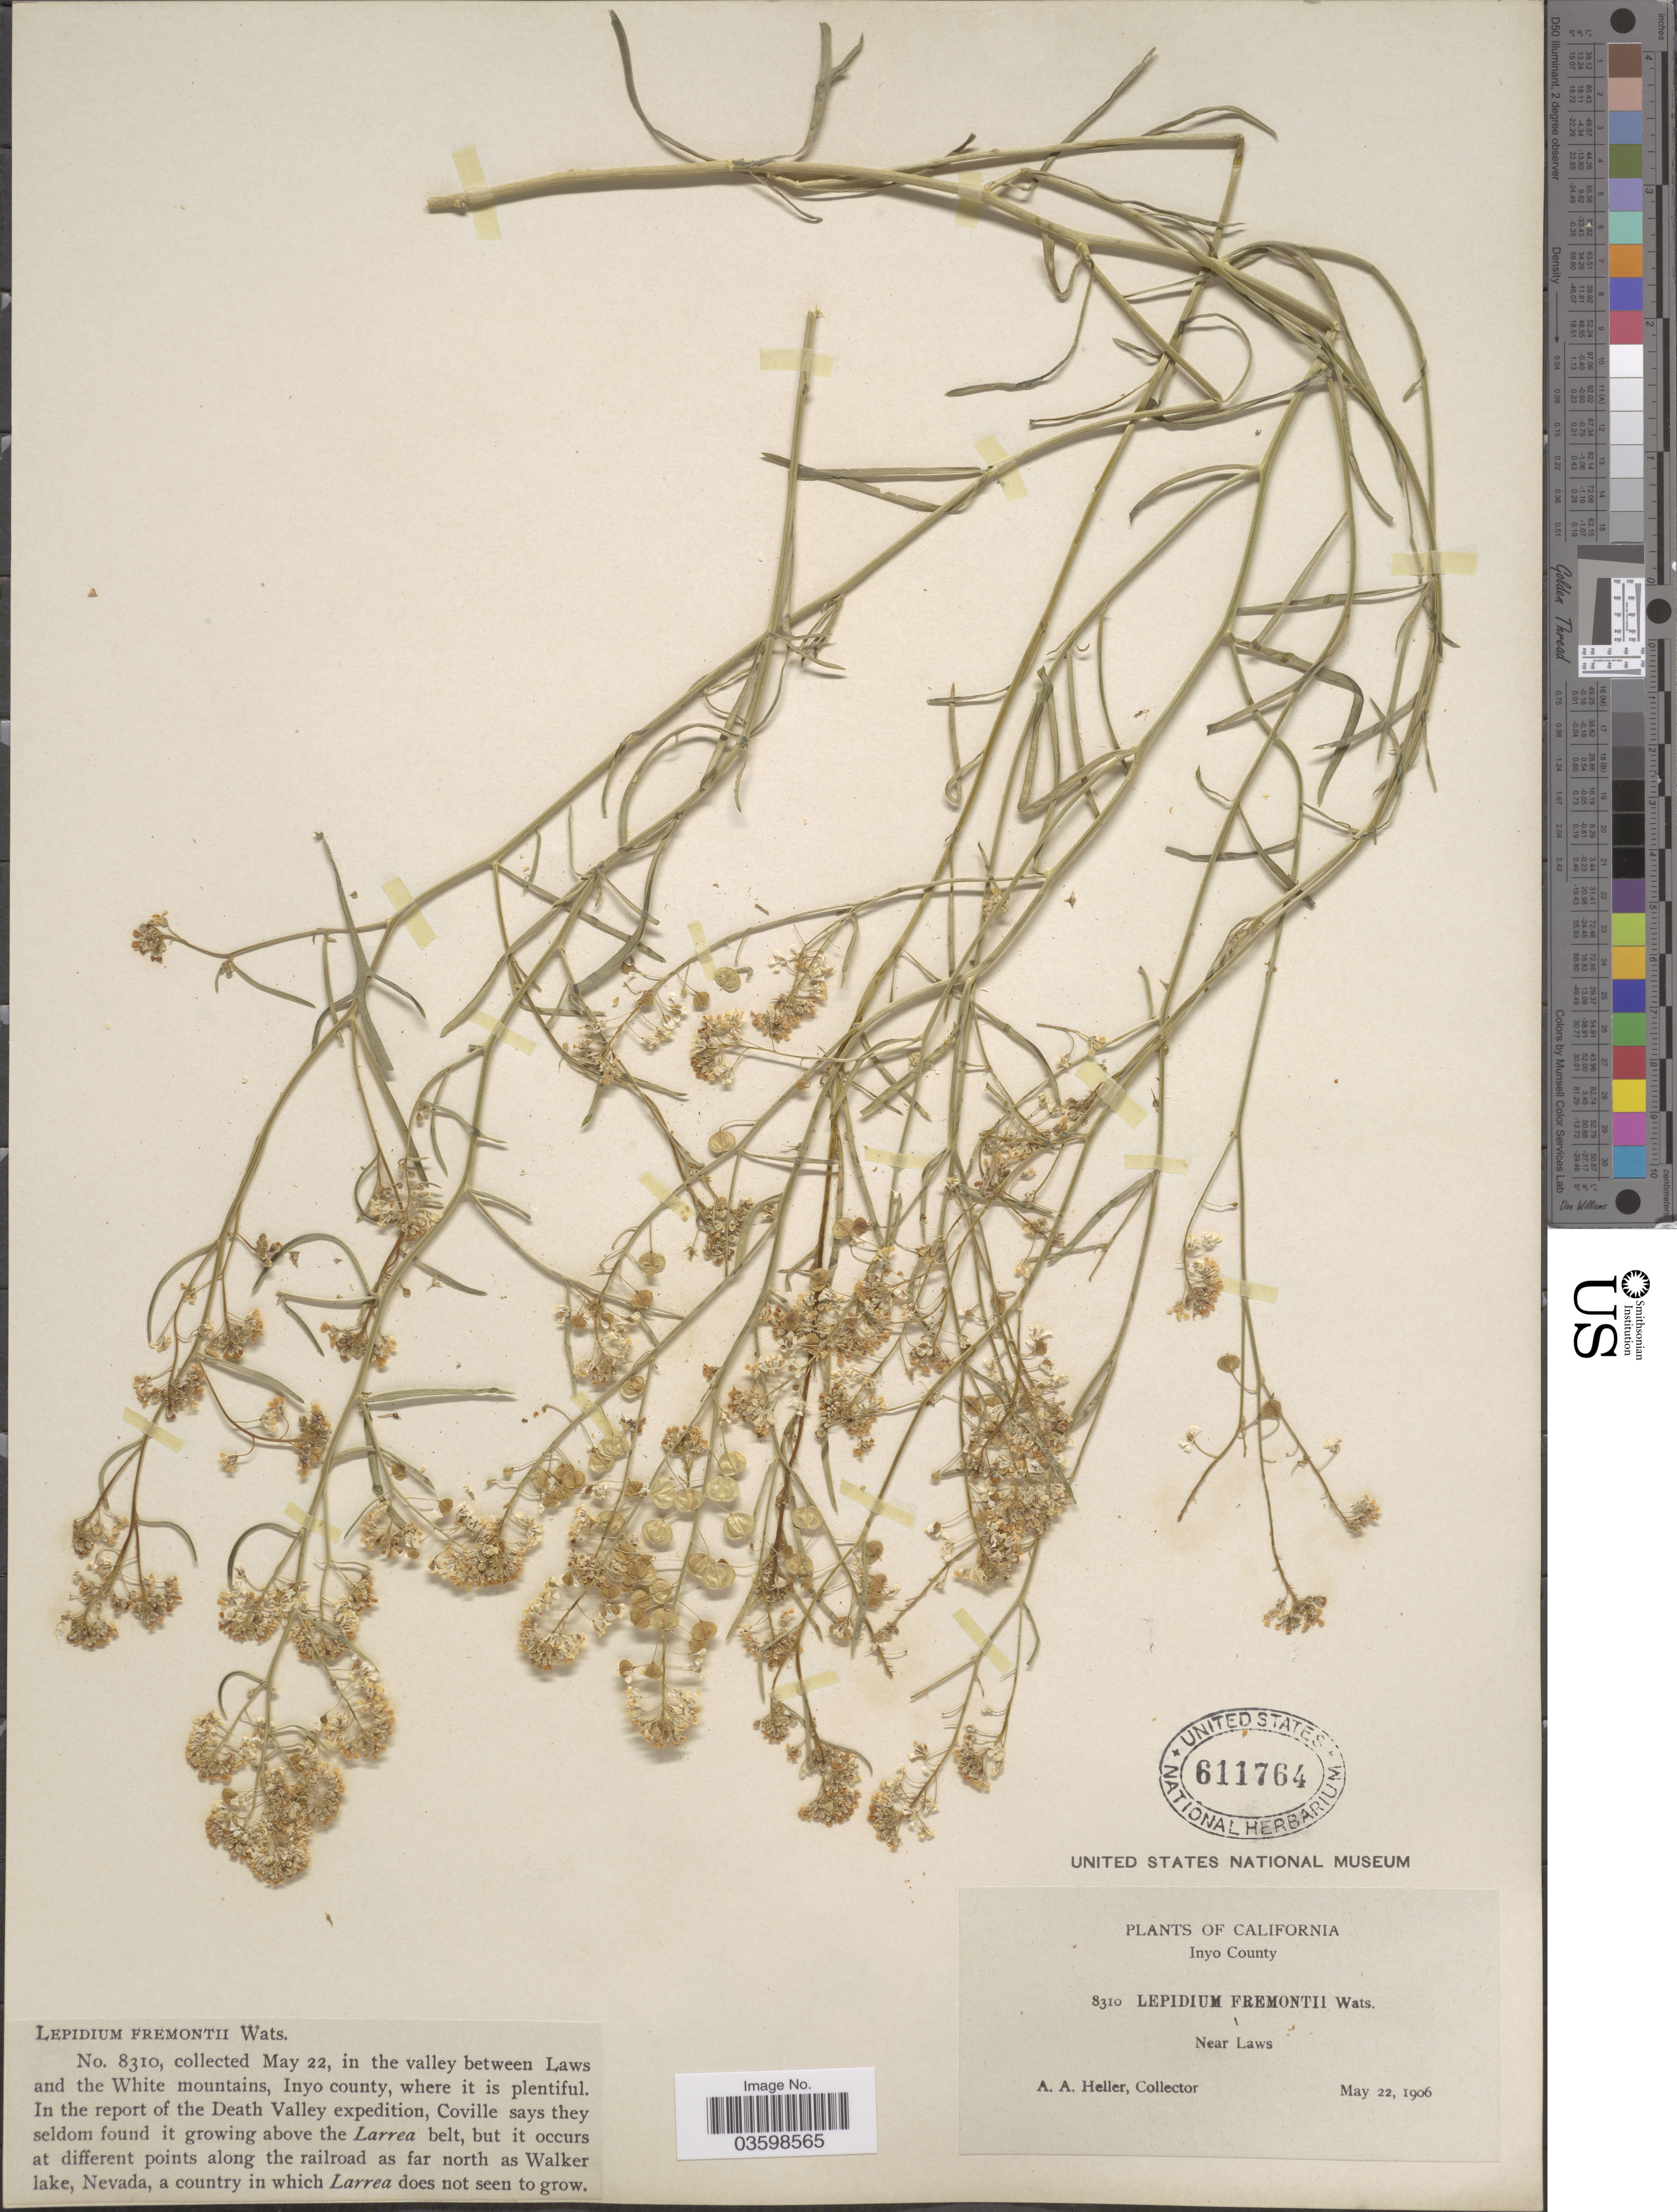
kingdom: Plantae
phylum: Tracheophyta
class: Magnoliopsida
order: Brassicales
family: Brassicaceae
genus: Lepidium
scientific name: Lepidium fremontii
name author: S. Watson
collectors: A. A. Heller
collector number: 8310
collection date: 1906-05-22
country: United States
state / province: California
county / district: Inyo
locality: Inyo County. In the valley between Laws and the White mountain.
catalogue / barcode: US 611764